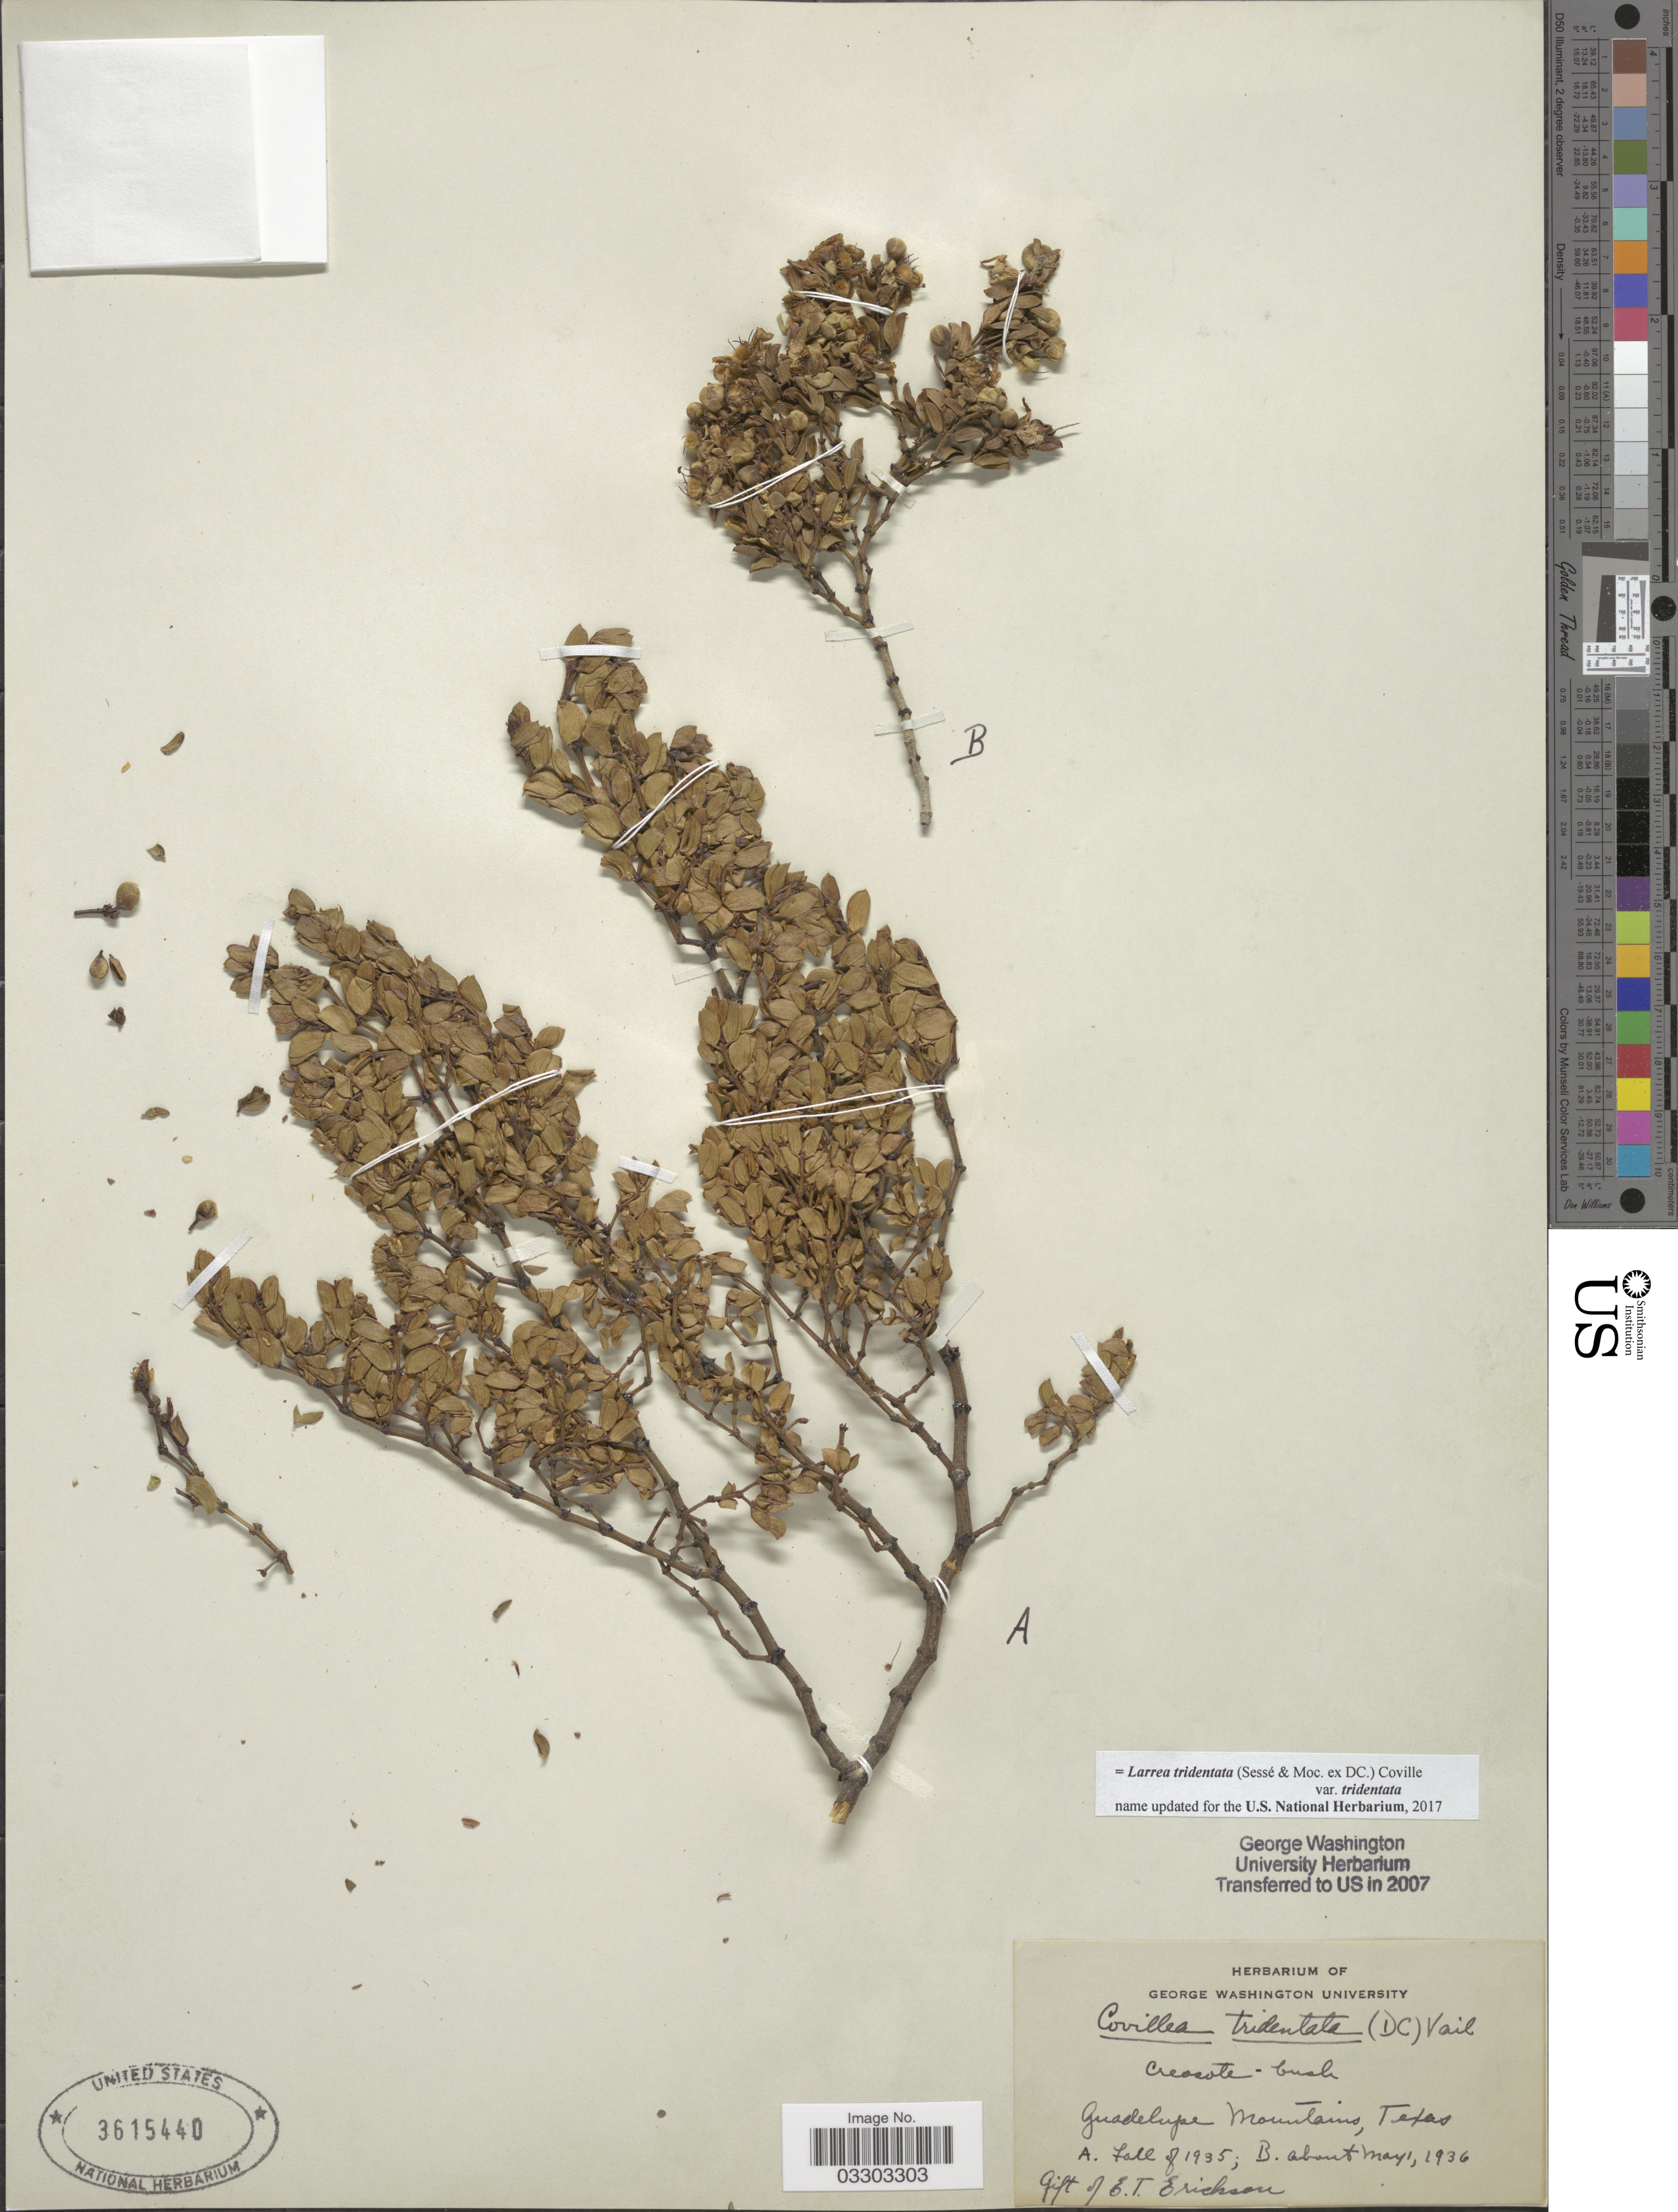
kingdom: Plantae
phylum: Tracheophyta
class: Magnoliopsida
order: Zygophyllales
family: Zygophyllaceae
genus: Larrea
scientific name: Larrea tridentata var. tridentata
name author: (Sessé & Moc. ex DC.) Coville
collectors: E. Erickson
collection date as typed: Fall of 1935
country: United States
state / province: Texas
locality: Guadelupe Mountains.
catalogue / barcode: US 3615440